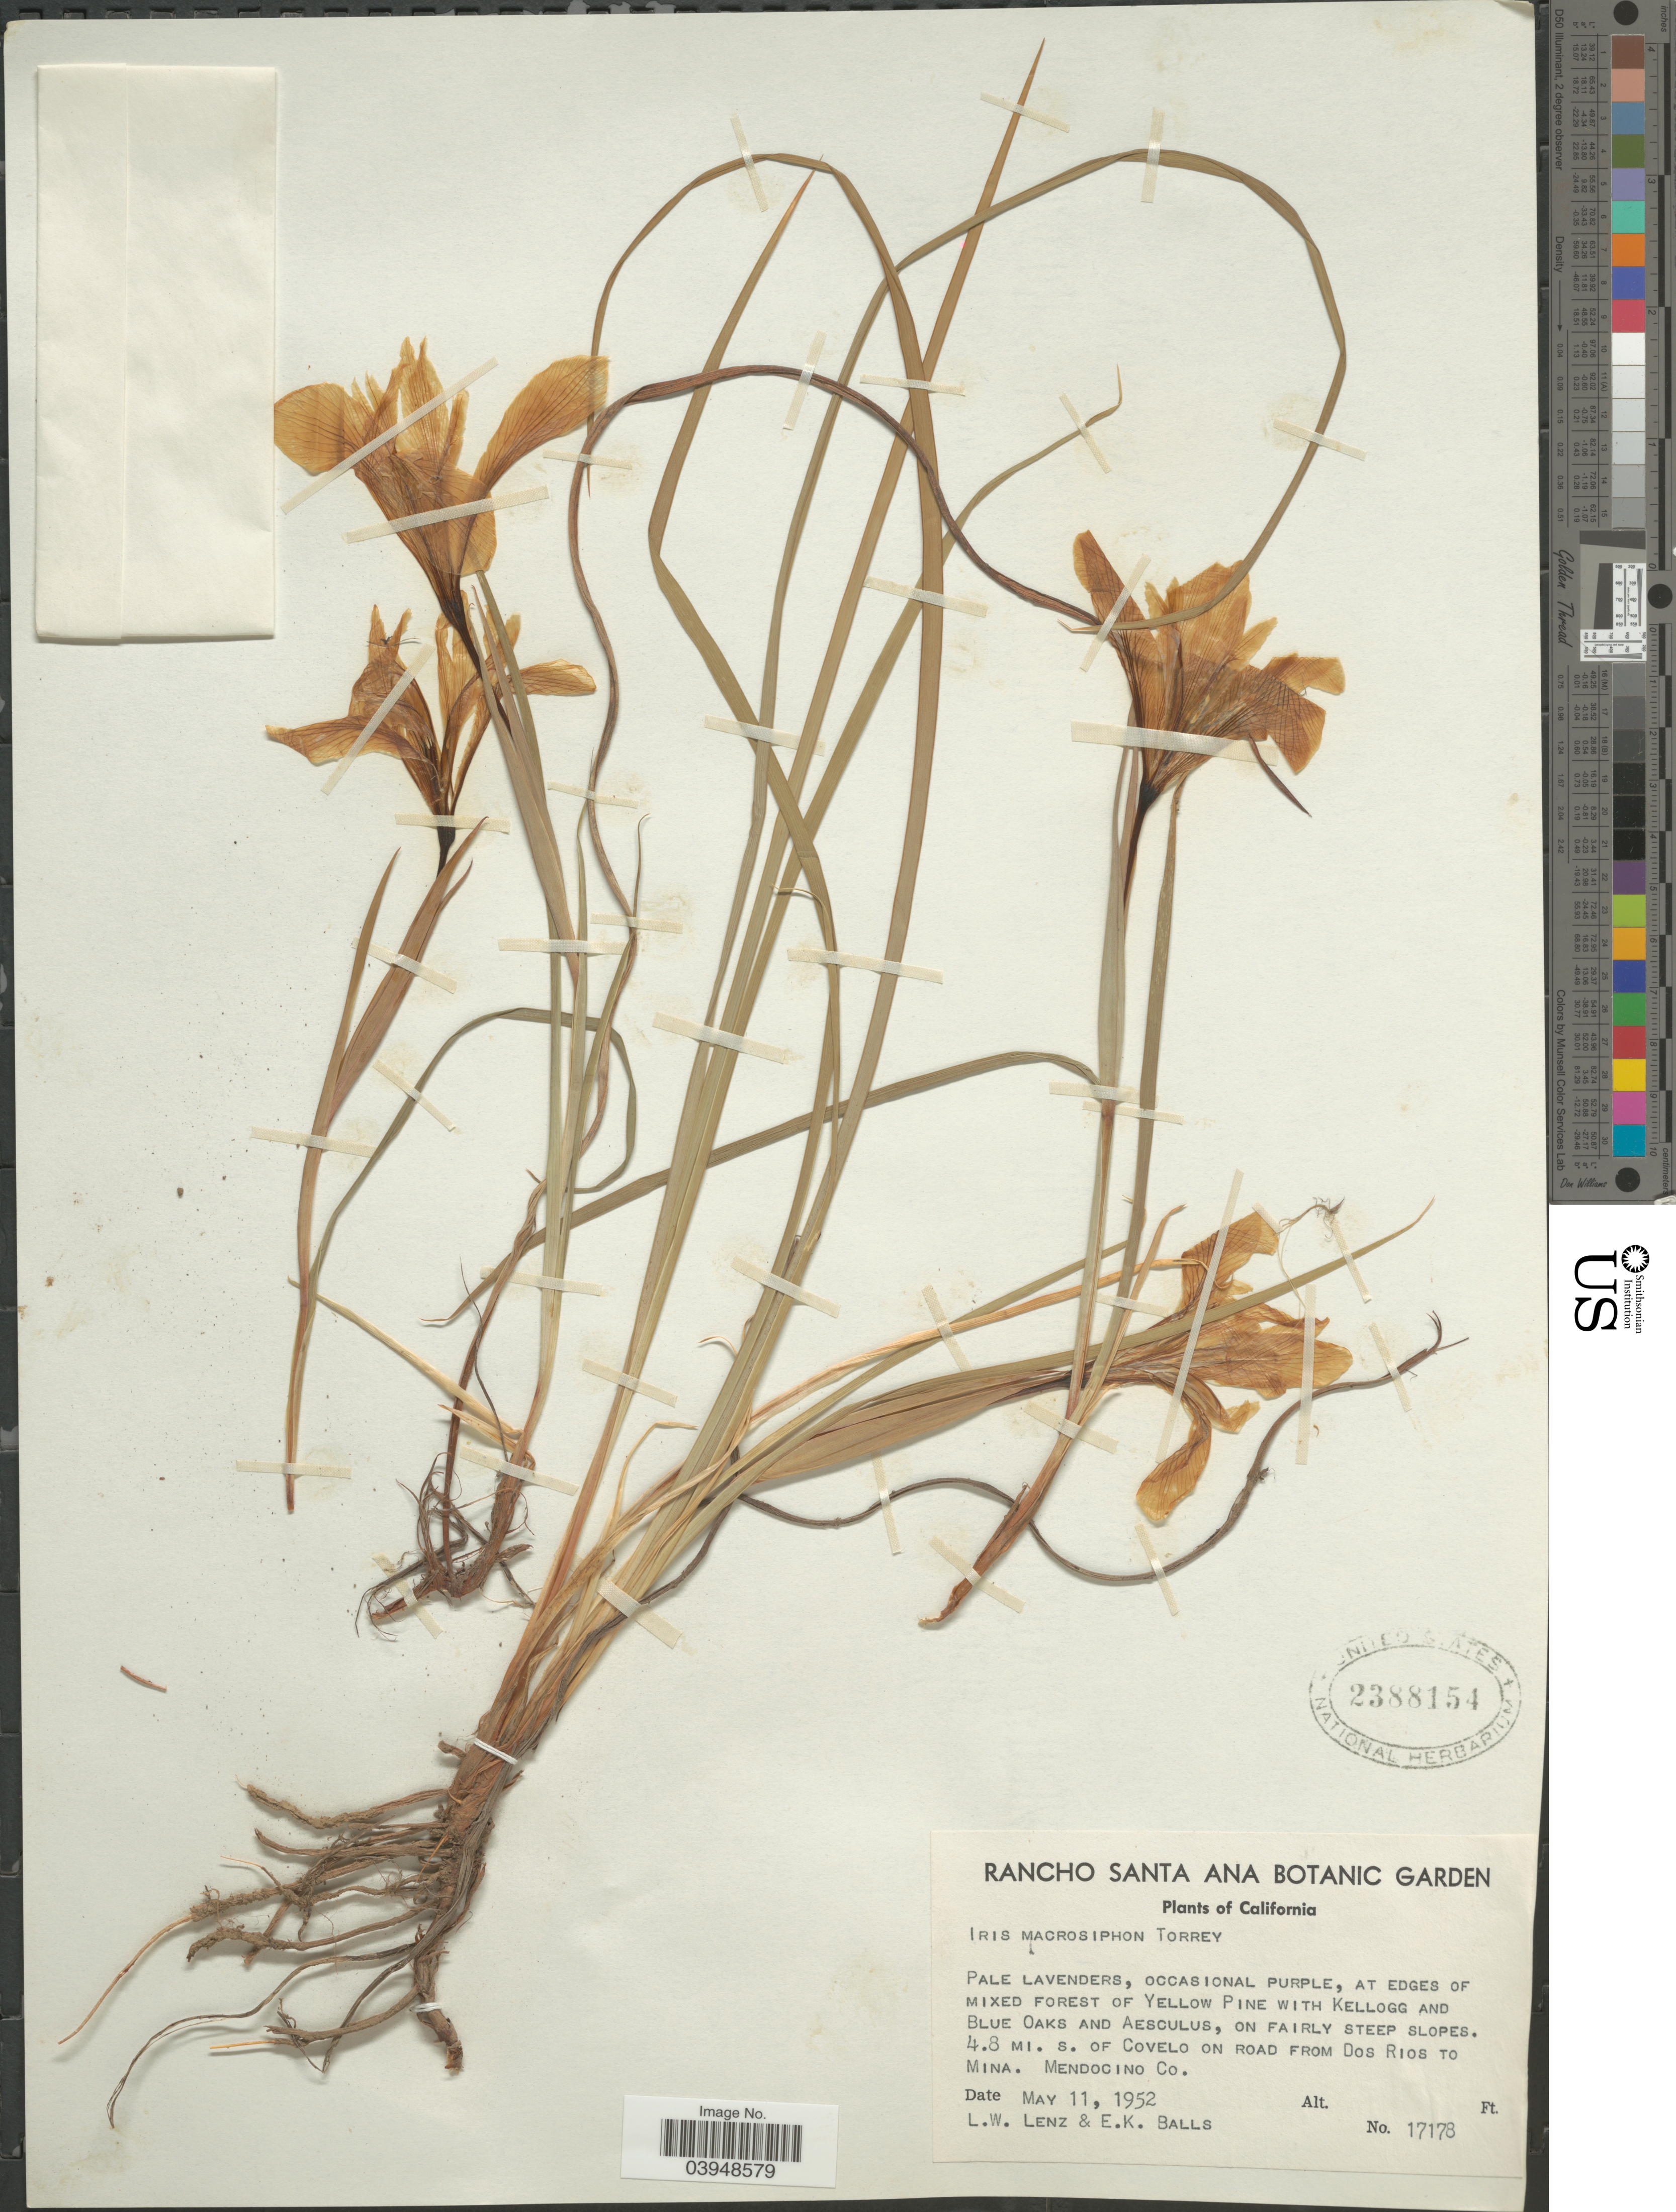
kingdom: Plantae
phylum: Tracheophyta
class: Liliopsida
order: Asparagales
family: Iridaceae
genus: Iris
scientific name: Iris macrosiphon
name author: Torr.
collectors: L. Lenz & E. K. Balls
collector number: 17178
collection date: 1952-05-11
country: United States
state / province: California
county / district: Mendocino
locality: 4.8 mi. s. of Covelo on road from Dos Rios to Mina. Mendocino Co.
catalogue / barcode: US 2388154